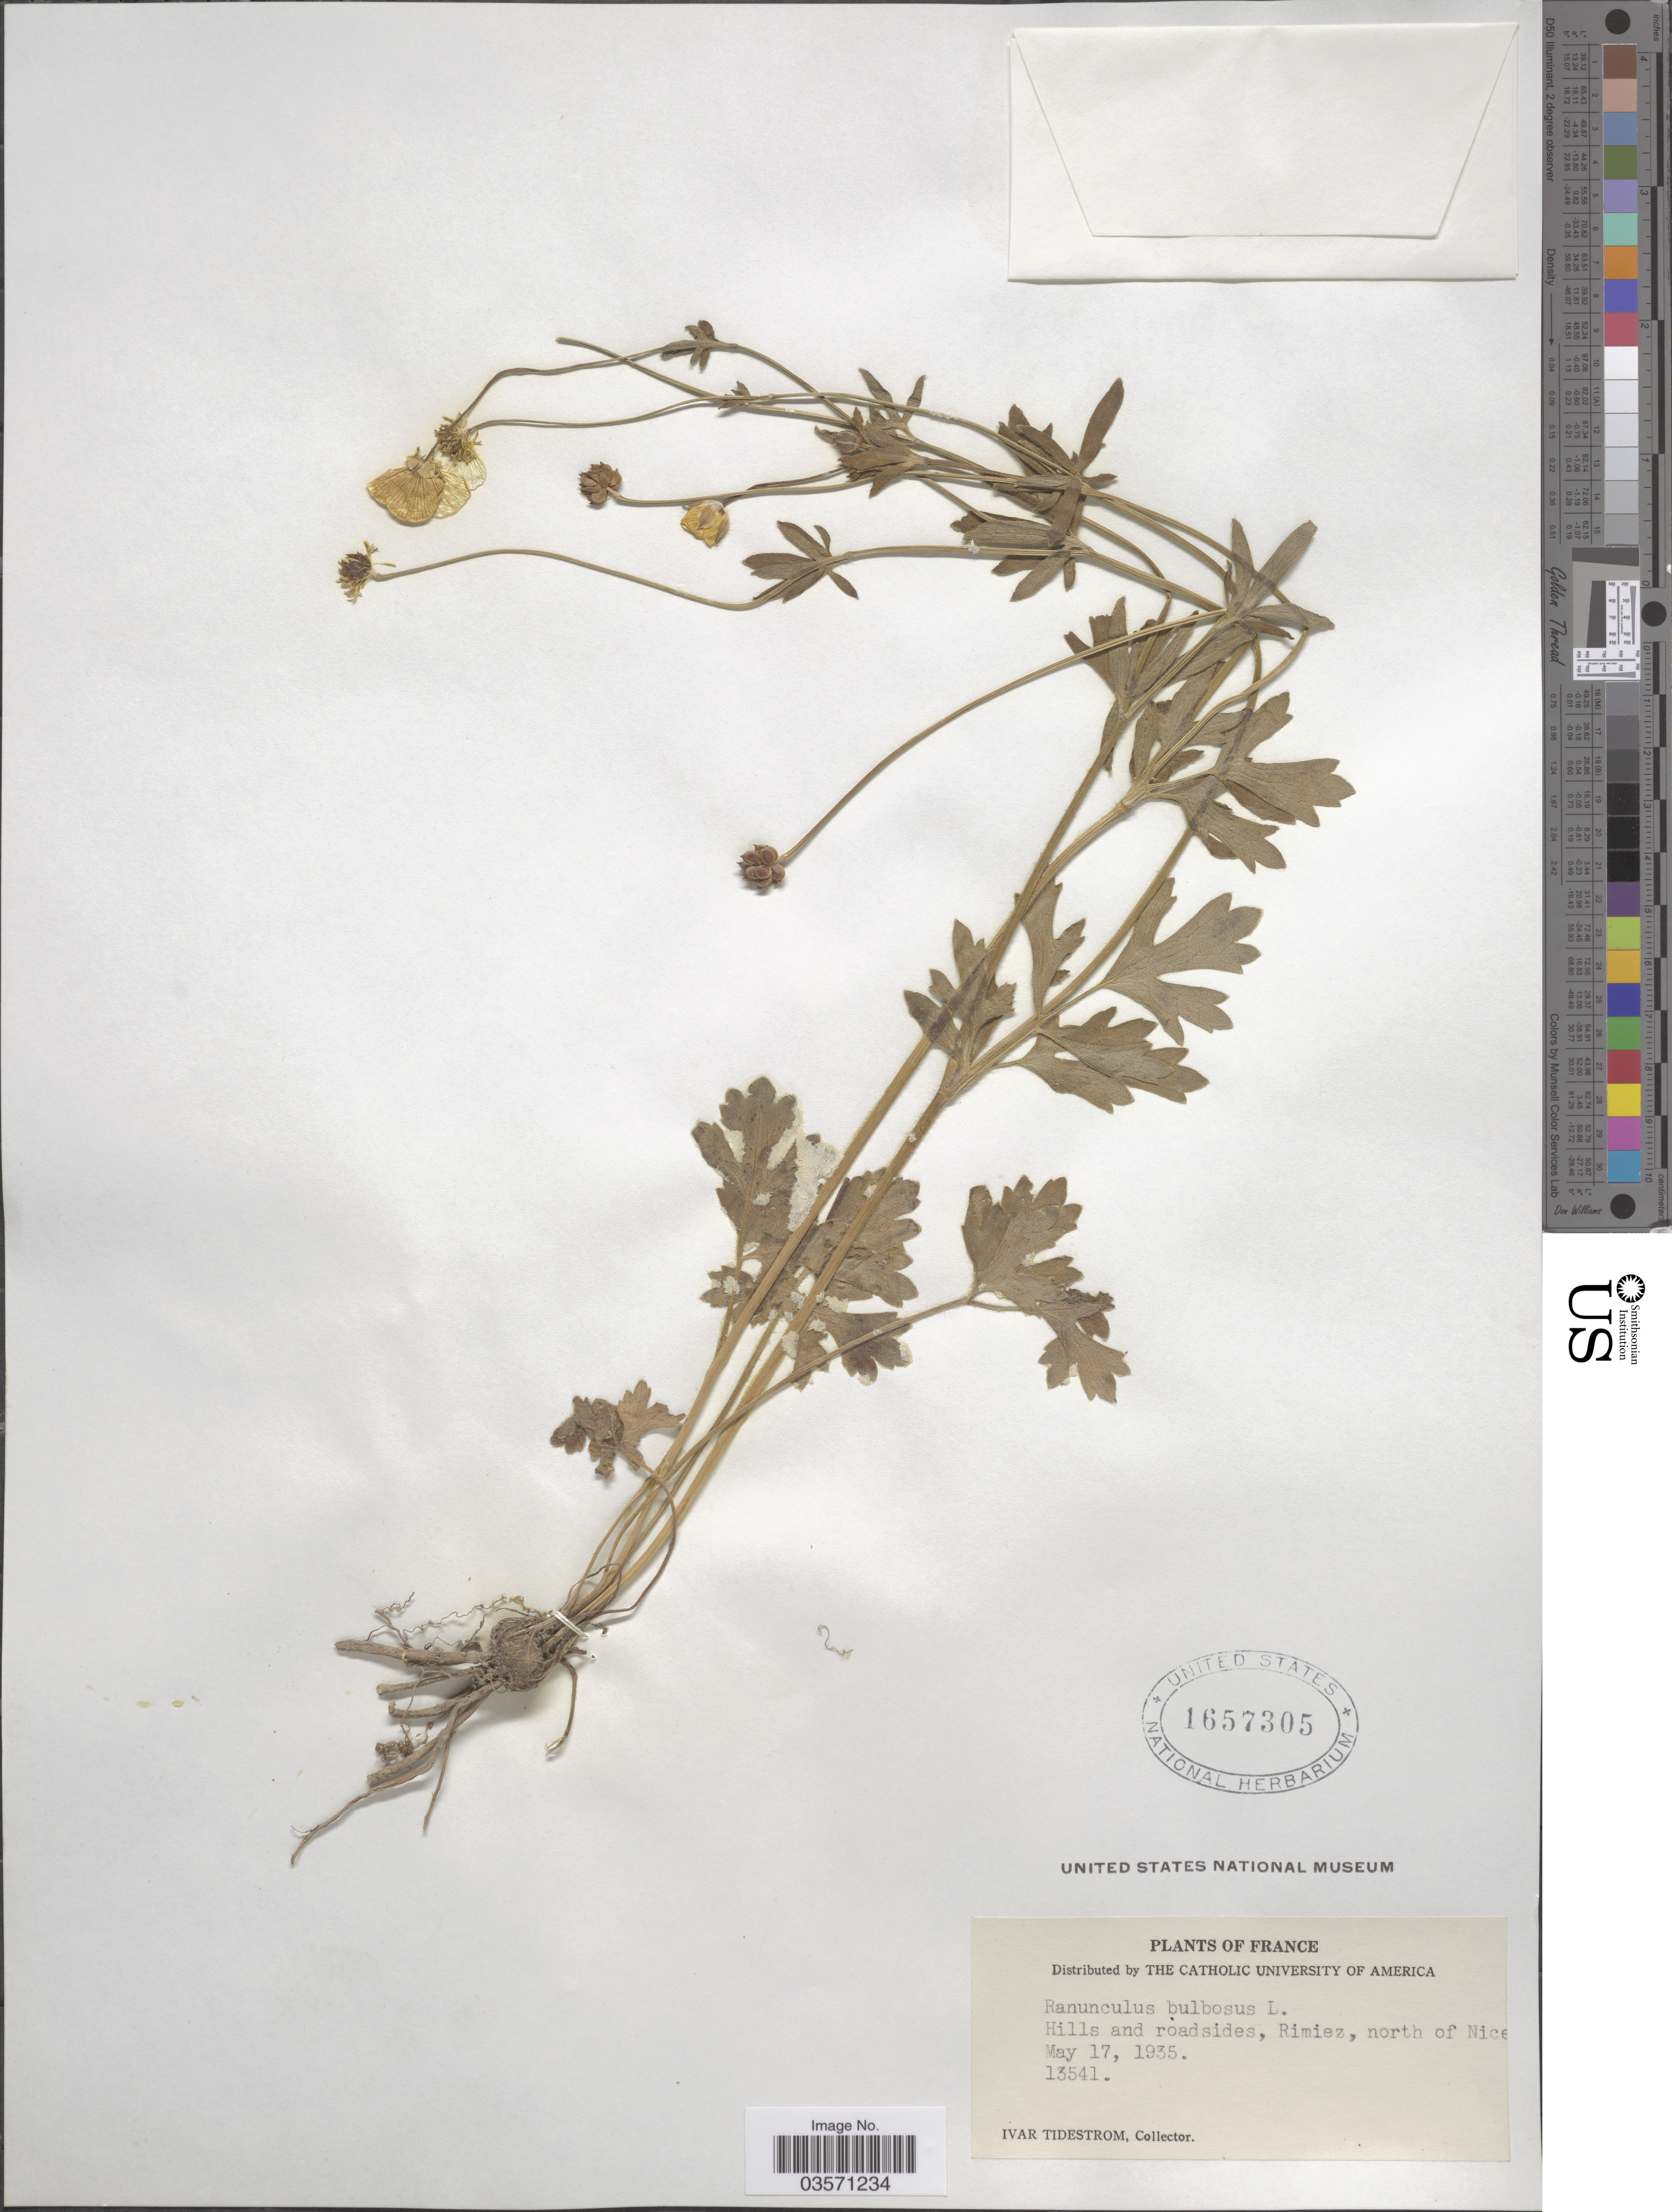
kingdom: Plantae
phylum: Tracheophyta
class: Magnoliopsida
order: Ranunculales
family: Ranunculaceae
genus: Ranunculus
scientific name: Ranunculus bulbosus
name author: L.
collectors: I. F. Tidestrom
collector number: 13541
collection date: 1935-05-17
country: France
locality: Hills and roadsides, Rimiez, north of Nice.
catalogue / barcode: US 1657305